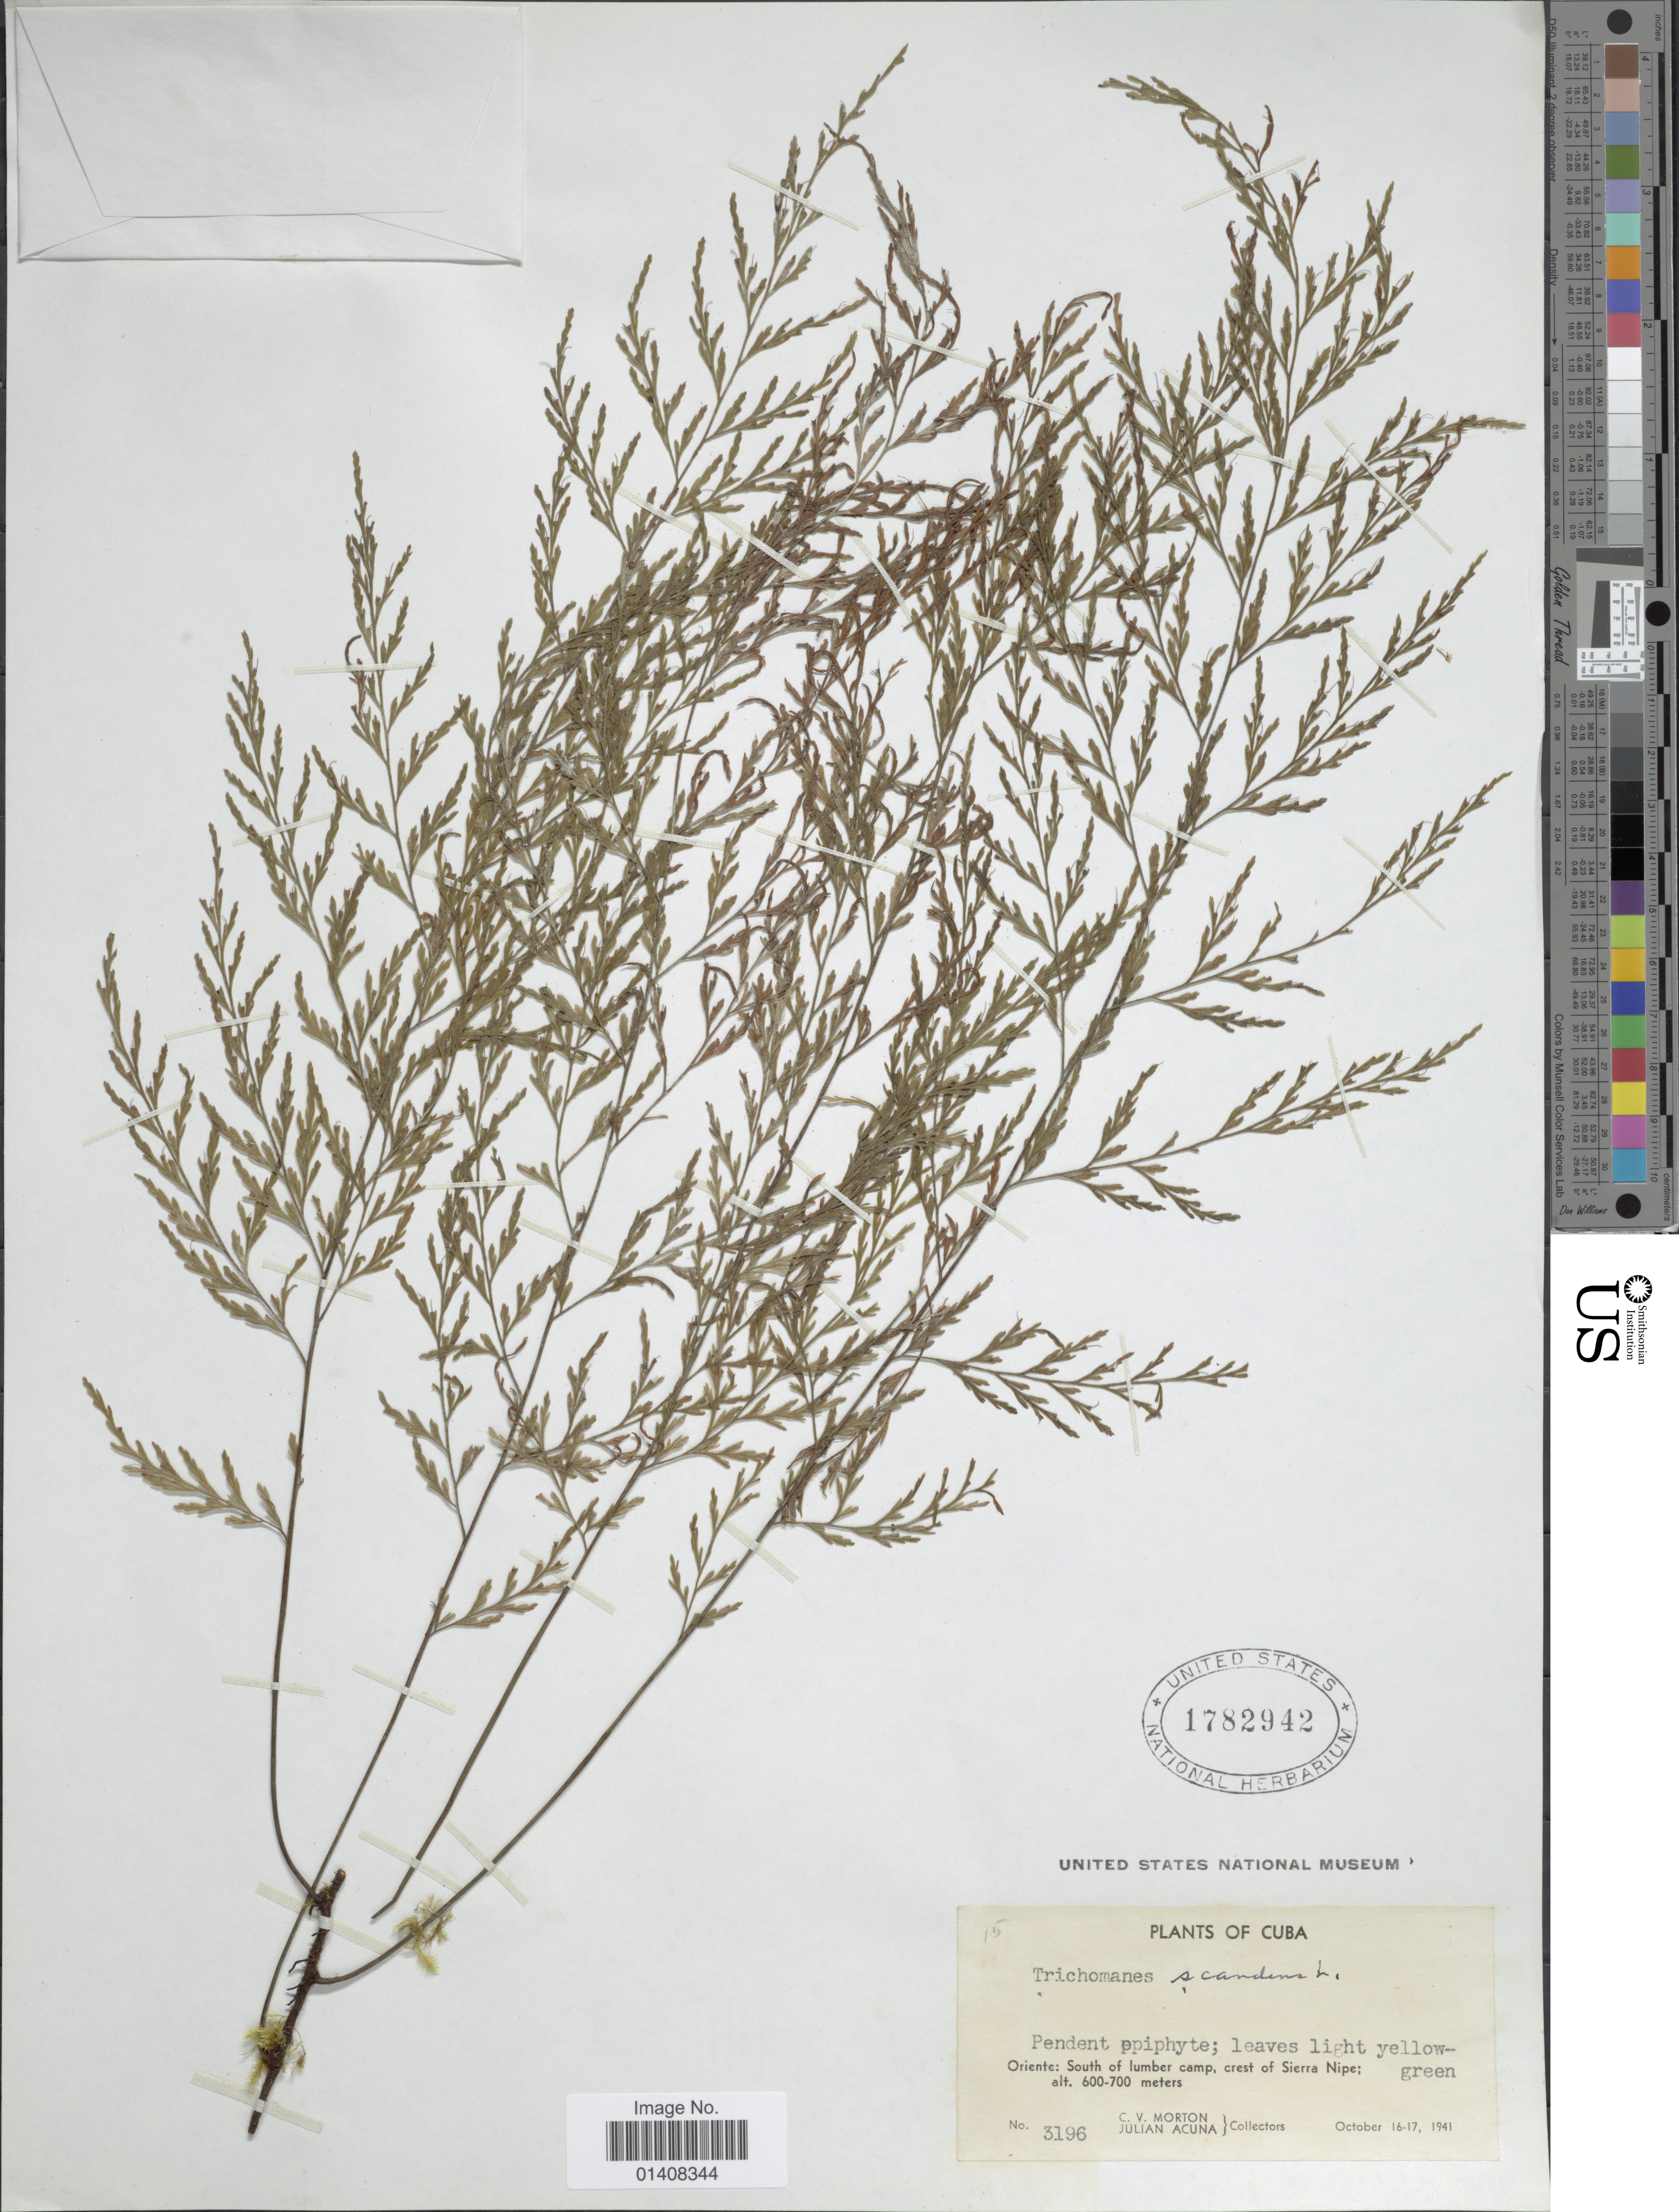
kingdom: Plantae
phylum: Tracheophyta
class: Polypodiopsida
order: Hymenophyllales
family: Hymenophyllaceae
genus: Trichomanes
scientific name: Trichomanes scandens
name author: L.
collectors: C. V. Morton & J. B. Acuña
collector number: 3196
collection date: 1941-10-16/1941-10-17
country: Cuba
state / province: Oriente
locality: South of lunmer camp, crest of Sierra Nipe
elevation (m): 600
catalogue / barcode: US 1782942